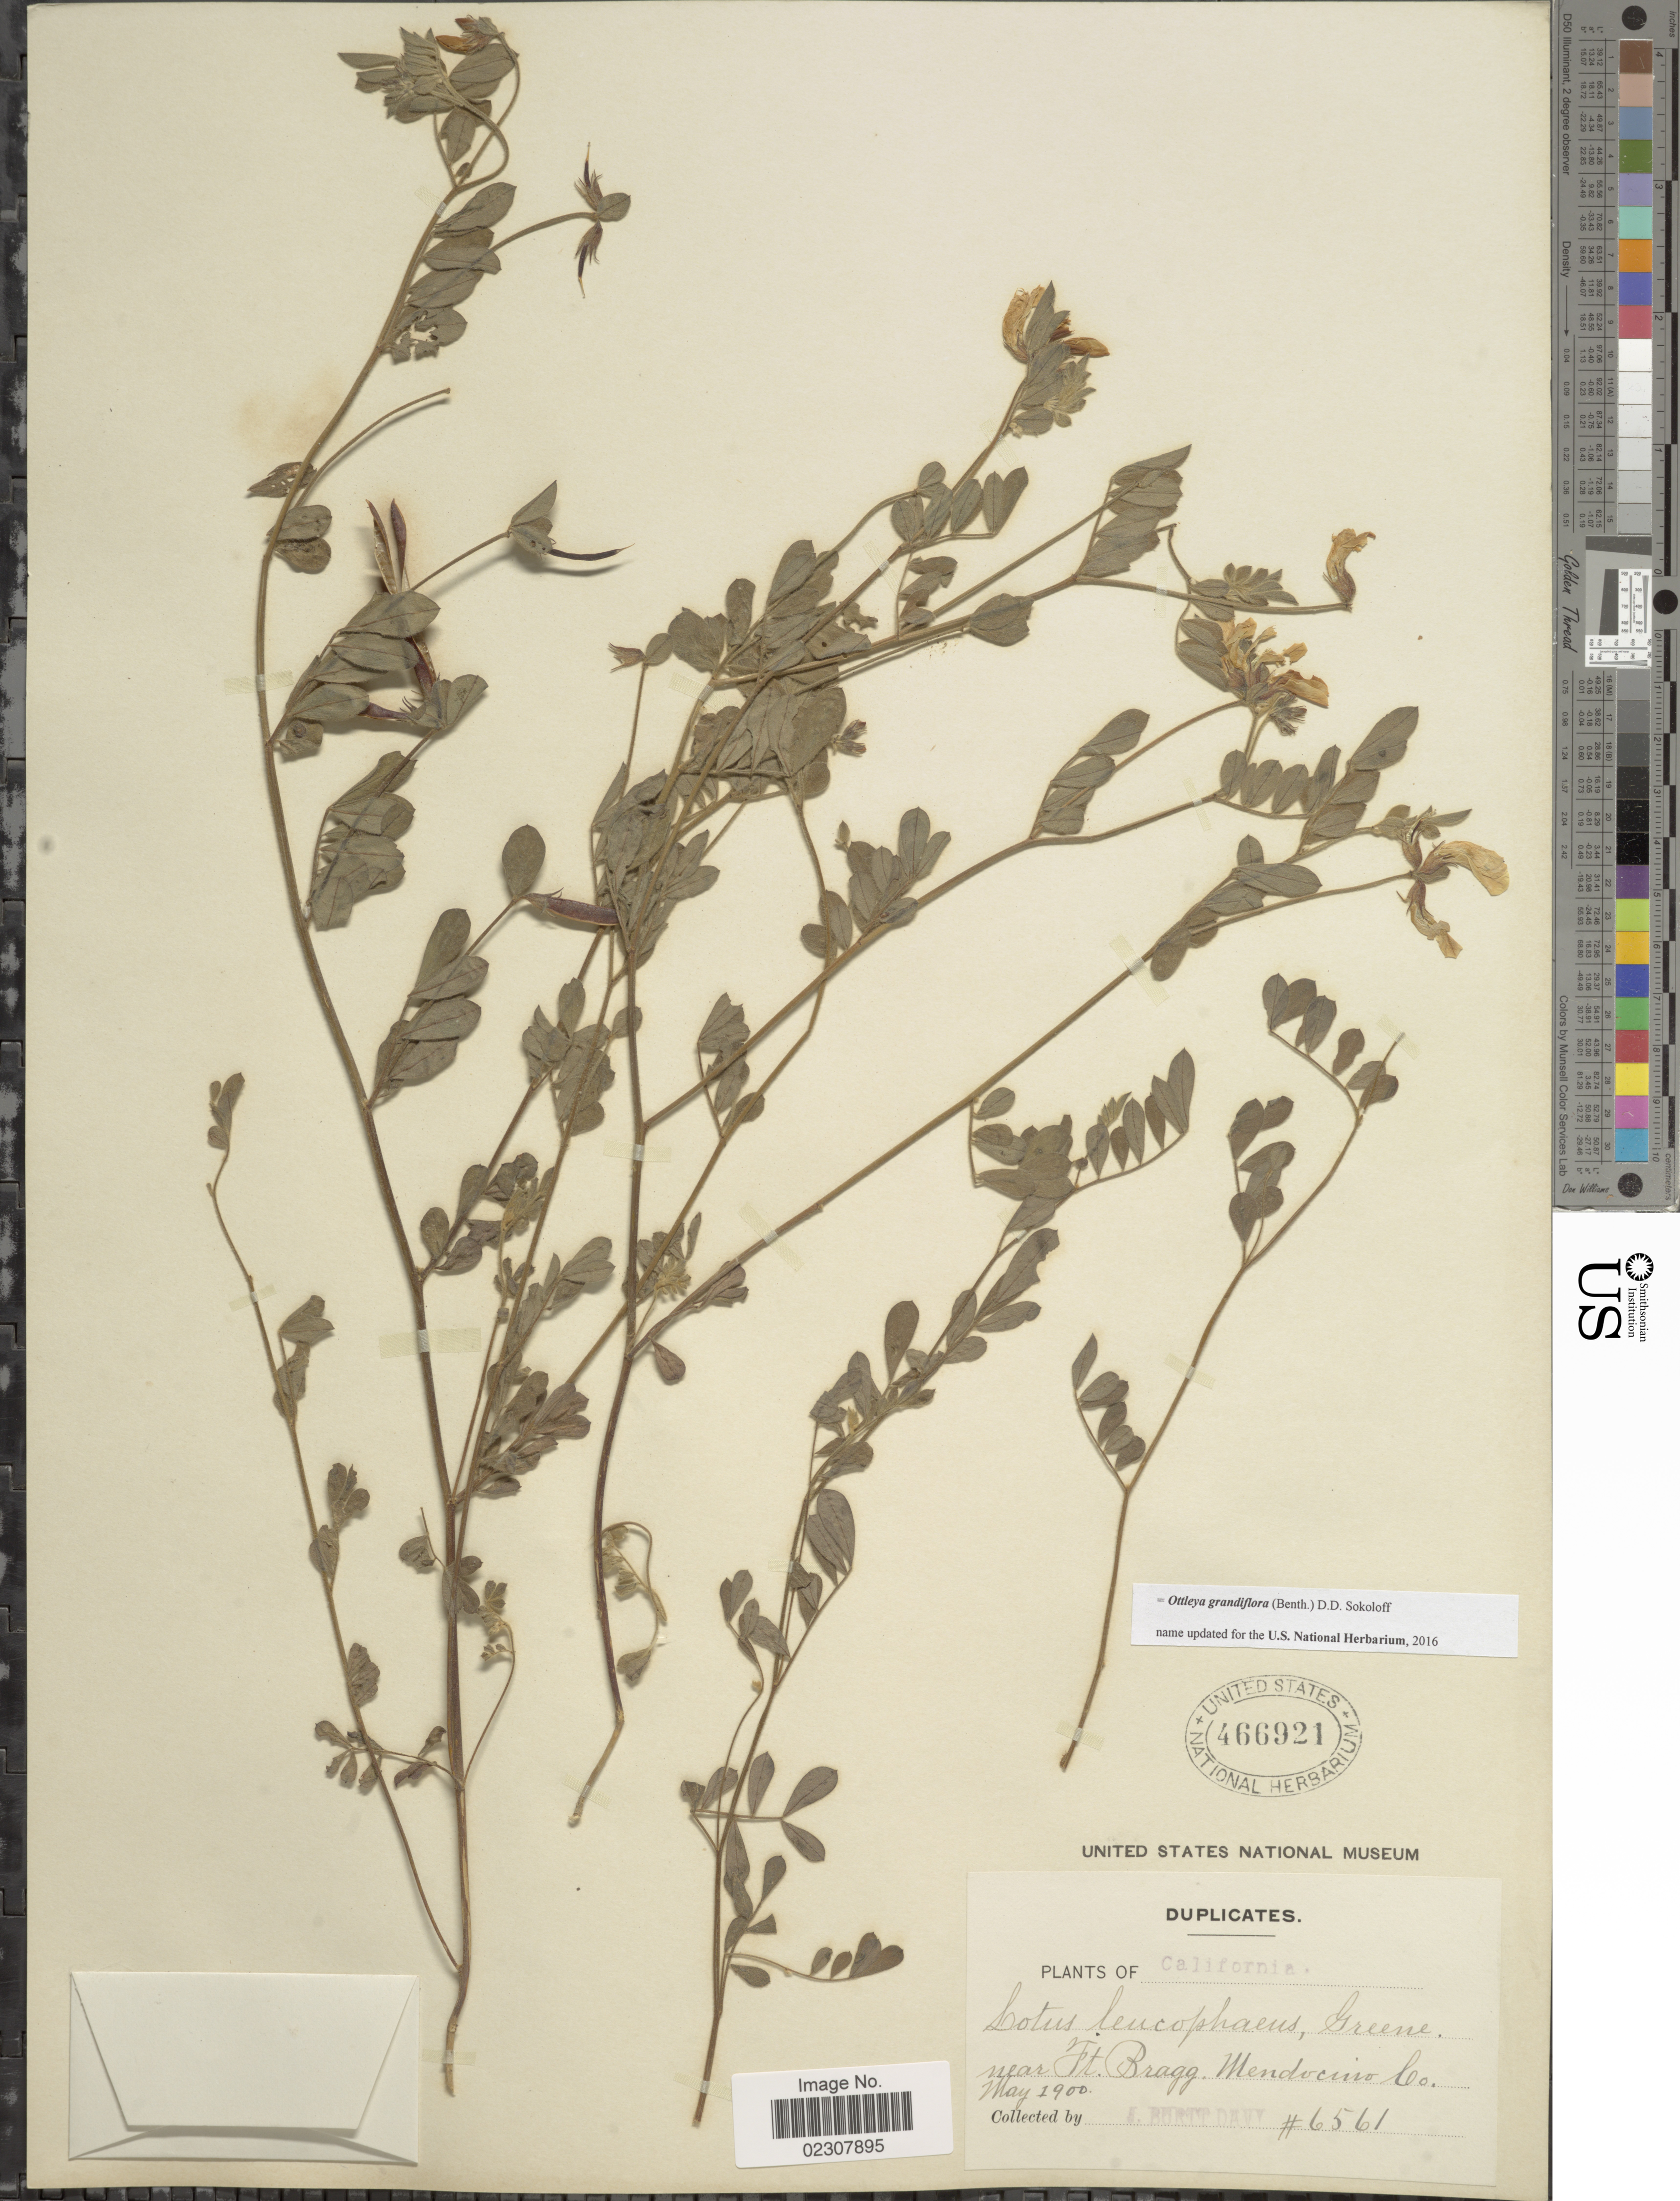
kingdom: Plantae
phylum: Tracheophyta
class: Magnoliopsida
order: Fabales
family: Fabaceae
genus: Ottleya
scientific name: Ottleya grandiflora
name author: (Benth.) D.D. Sokoloff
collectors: J. Burtt Davy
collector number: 6561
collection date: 1900-05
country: United States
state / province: California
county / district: Mendocino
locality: Near Ft. Bragg, Mendocino Co.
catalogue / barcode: US 466921